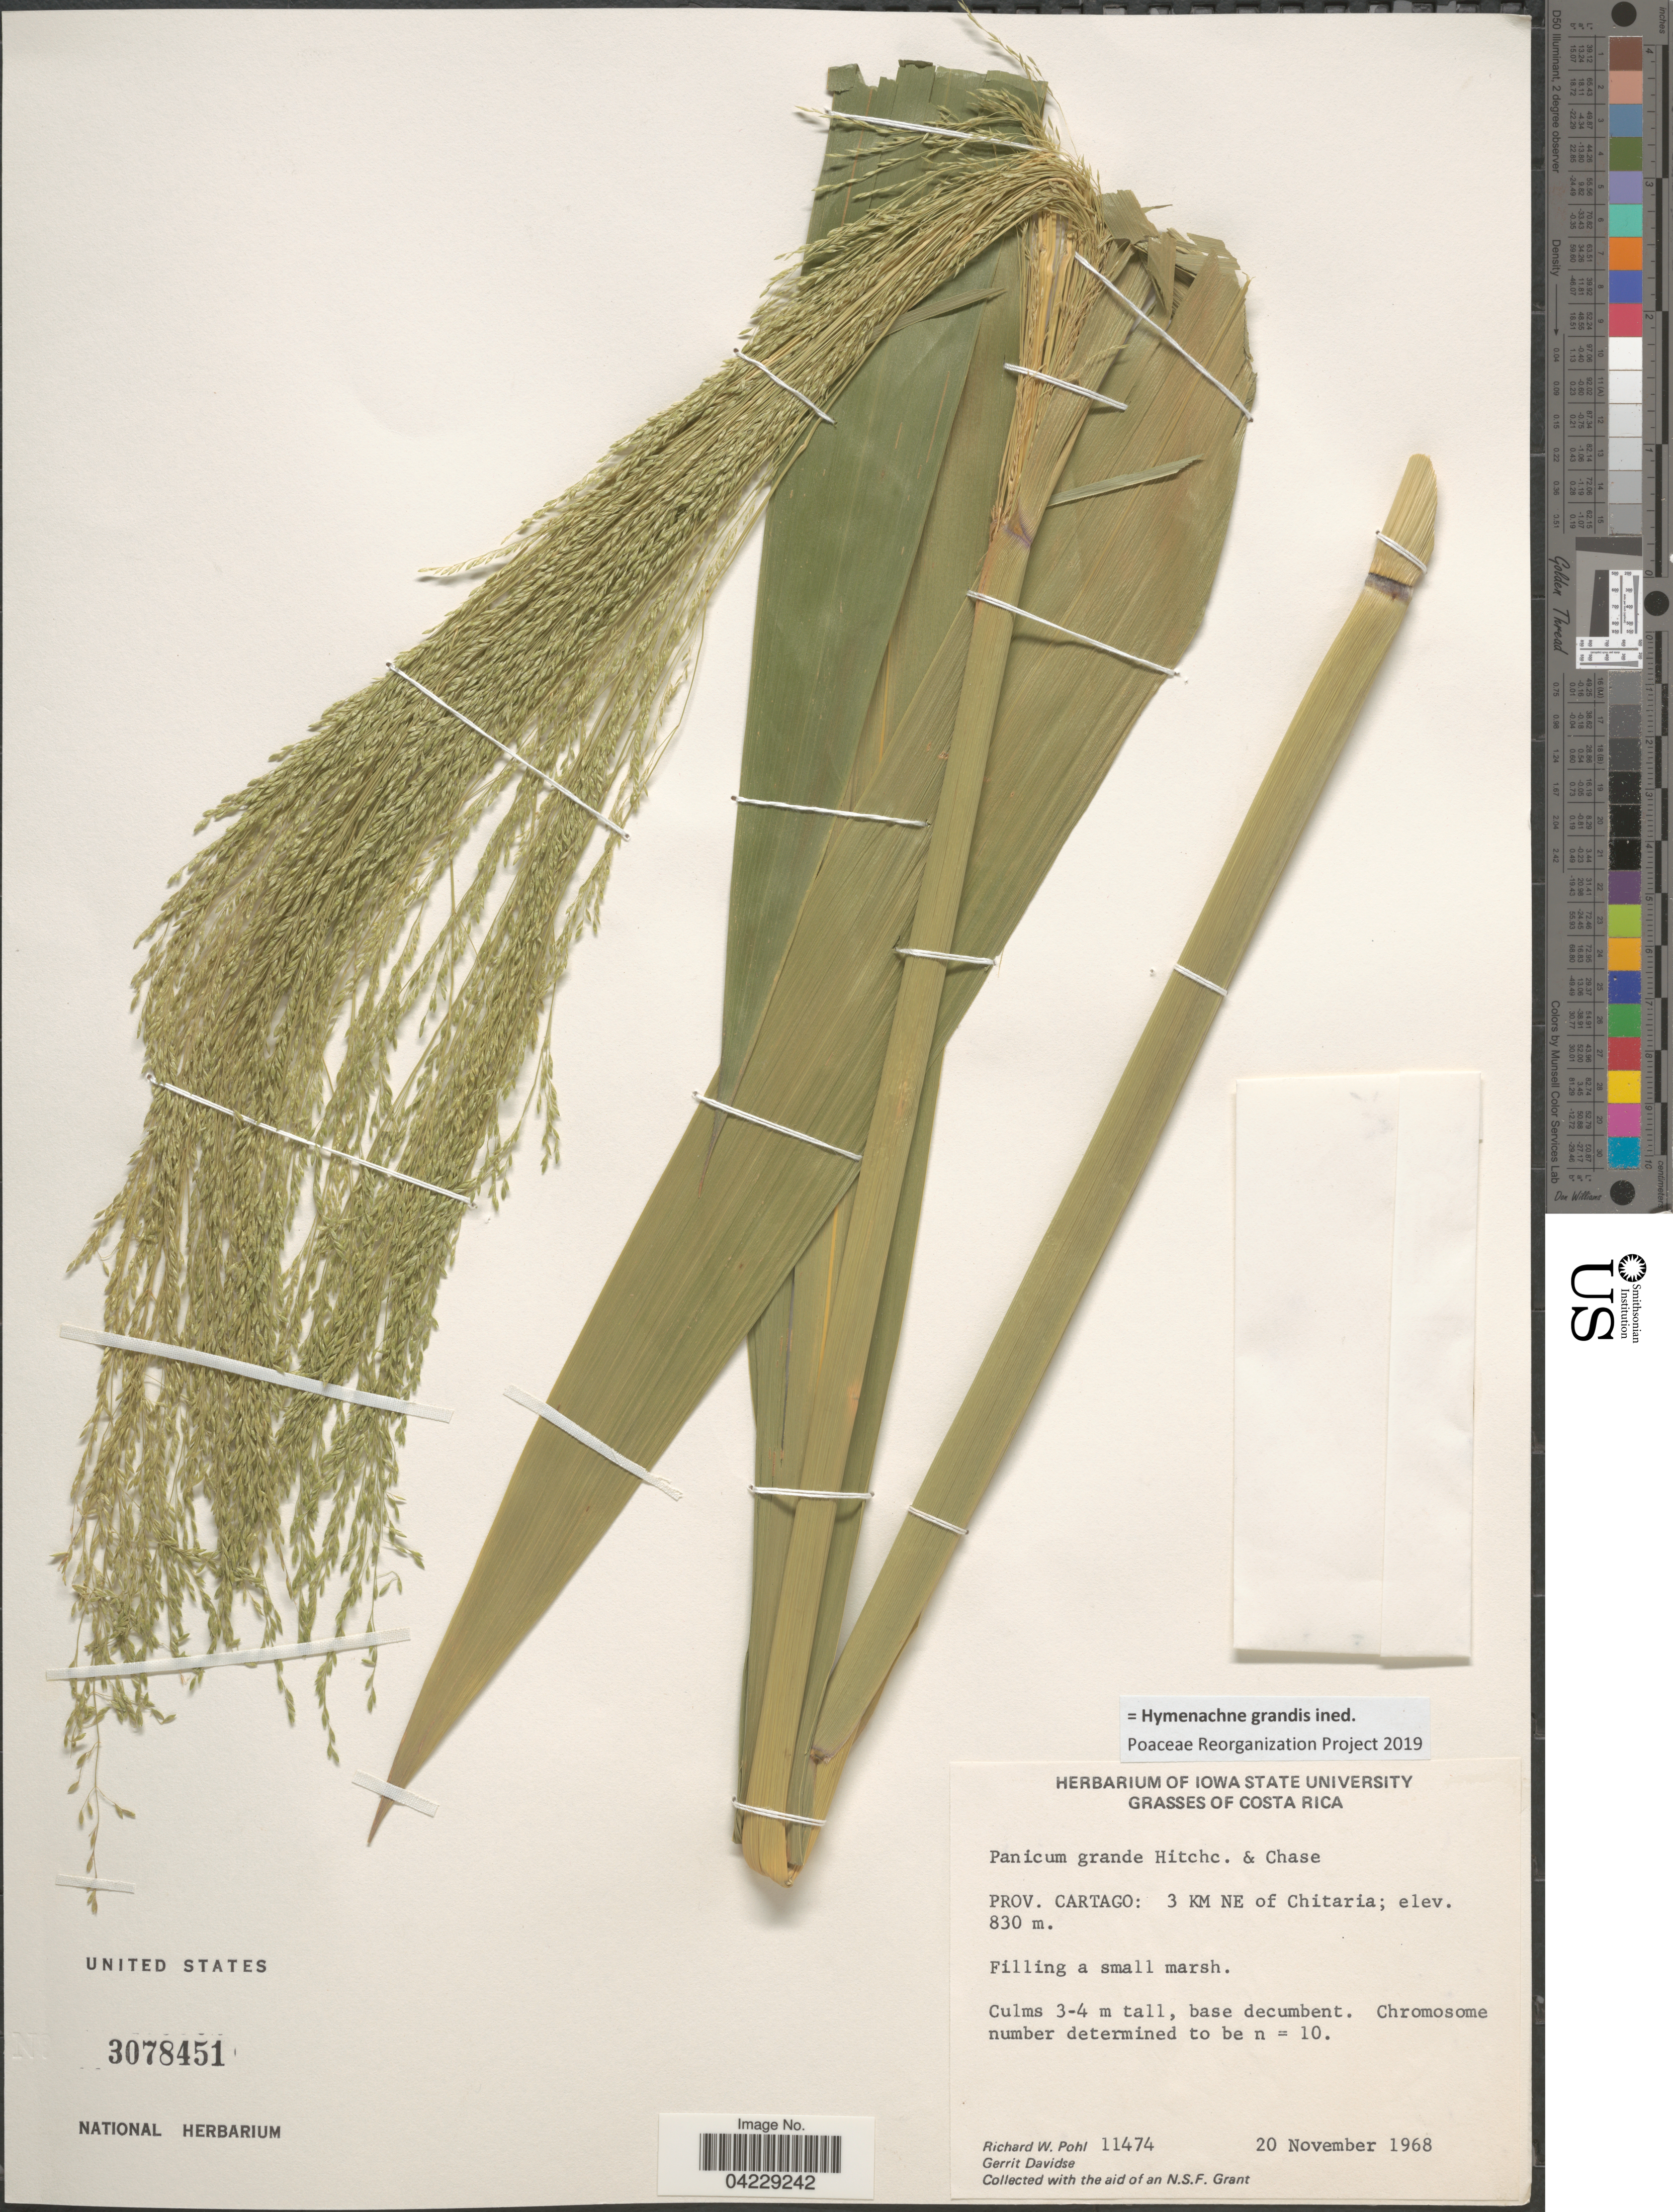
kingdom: Plantae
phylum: Tracheophyta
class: Liliopsida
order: Poales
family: Poaceae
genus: Hymenachne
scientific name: Hymenachne grandis ined. prp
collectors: R. W. Pohl & G. Davidse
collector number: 11474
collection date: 1968-11-20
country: Costa Rica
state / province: Cartago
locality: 3 Km NE of Chitaria.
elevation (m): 830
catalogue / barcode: US 3078451